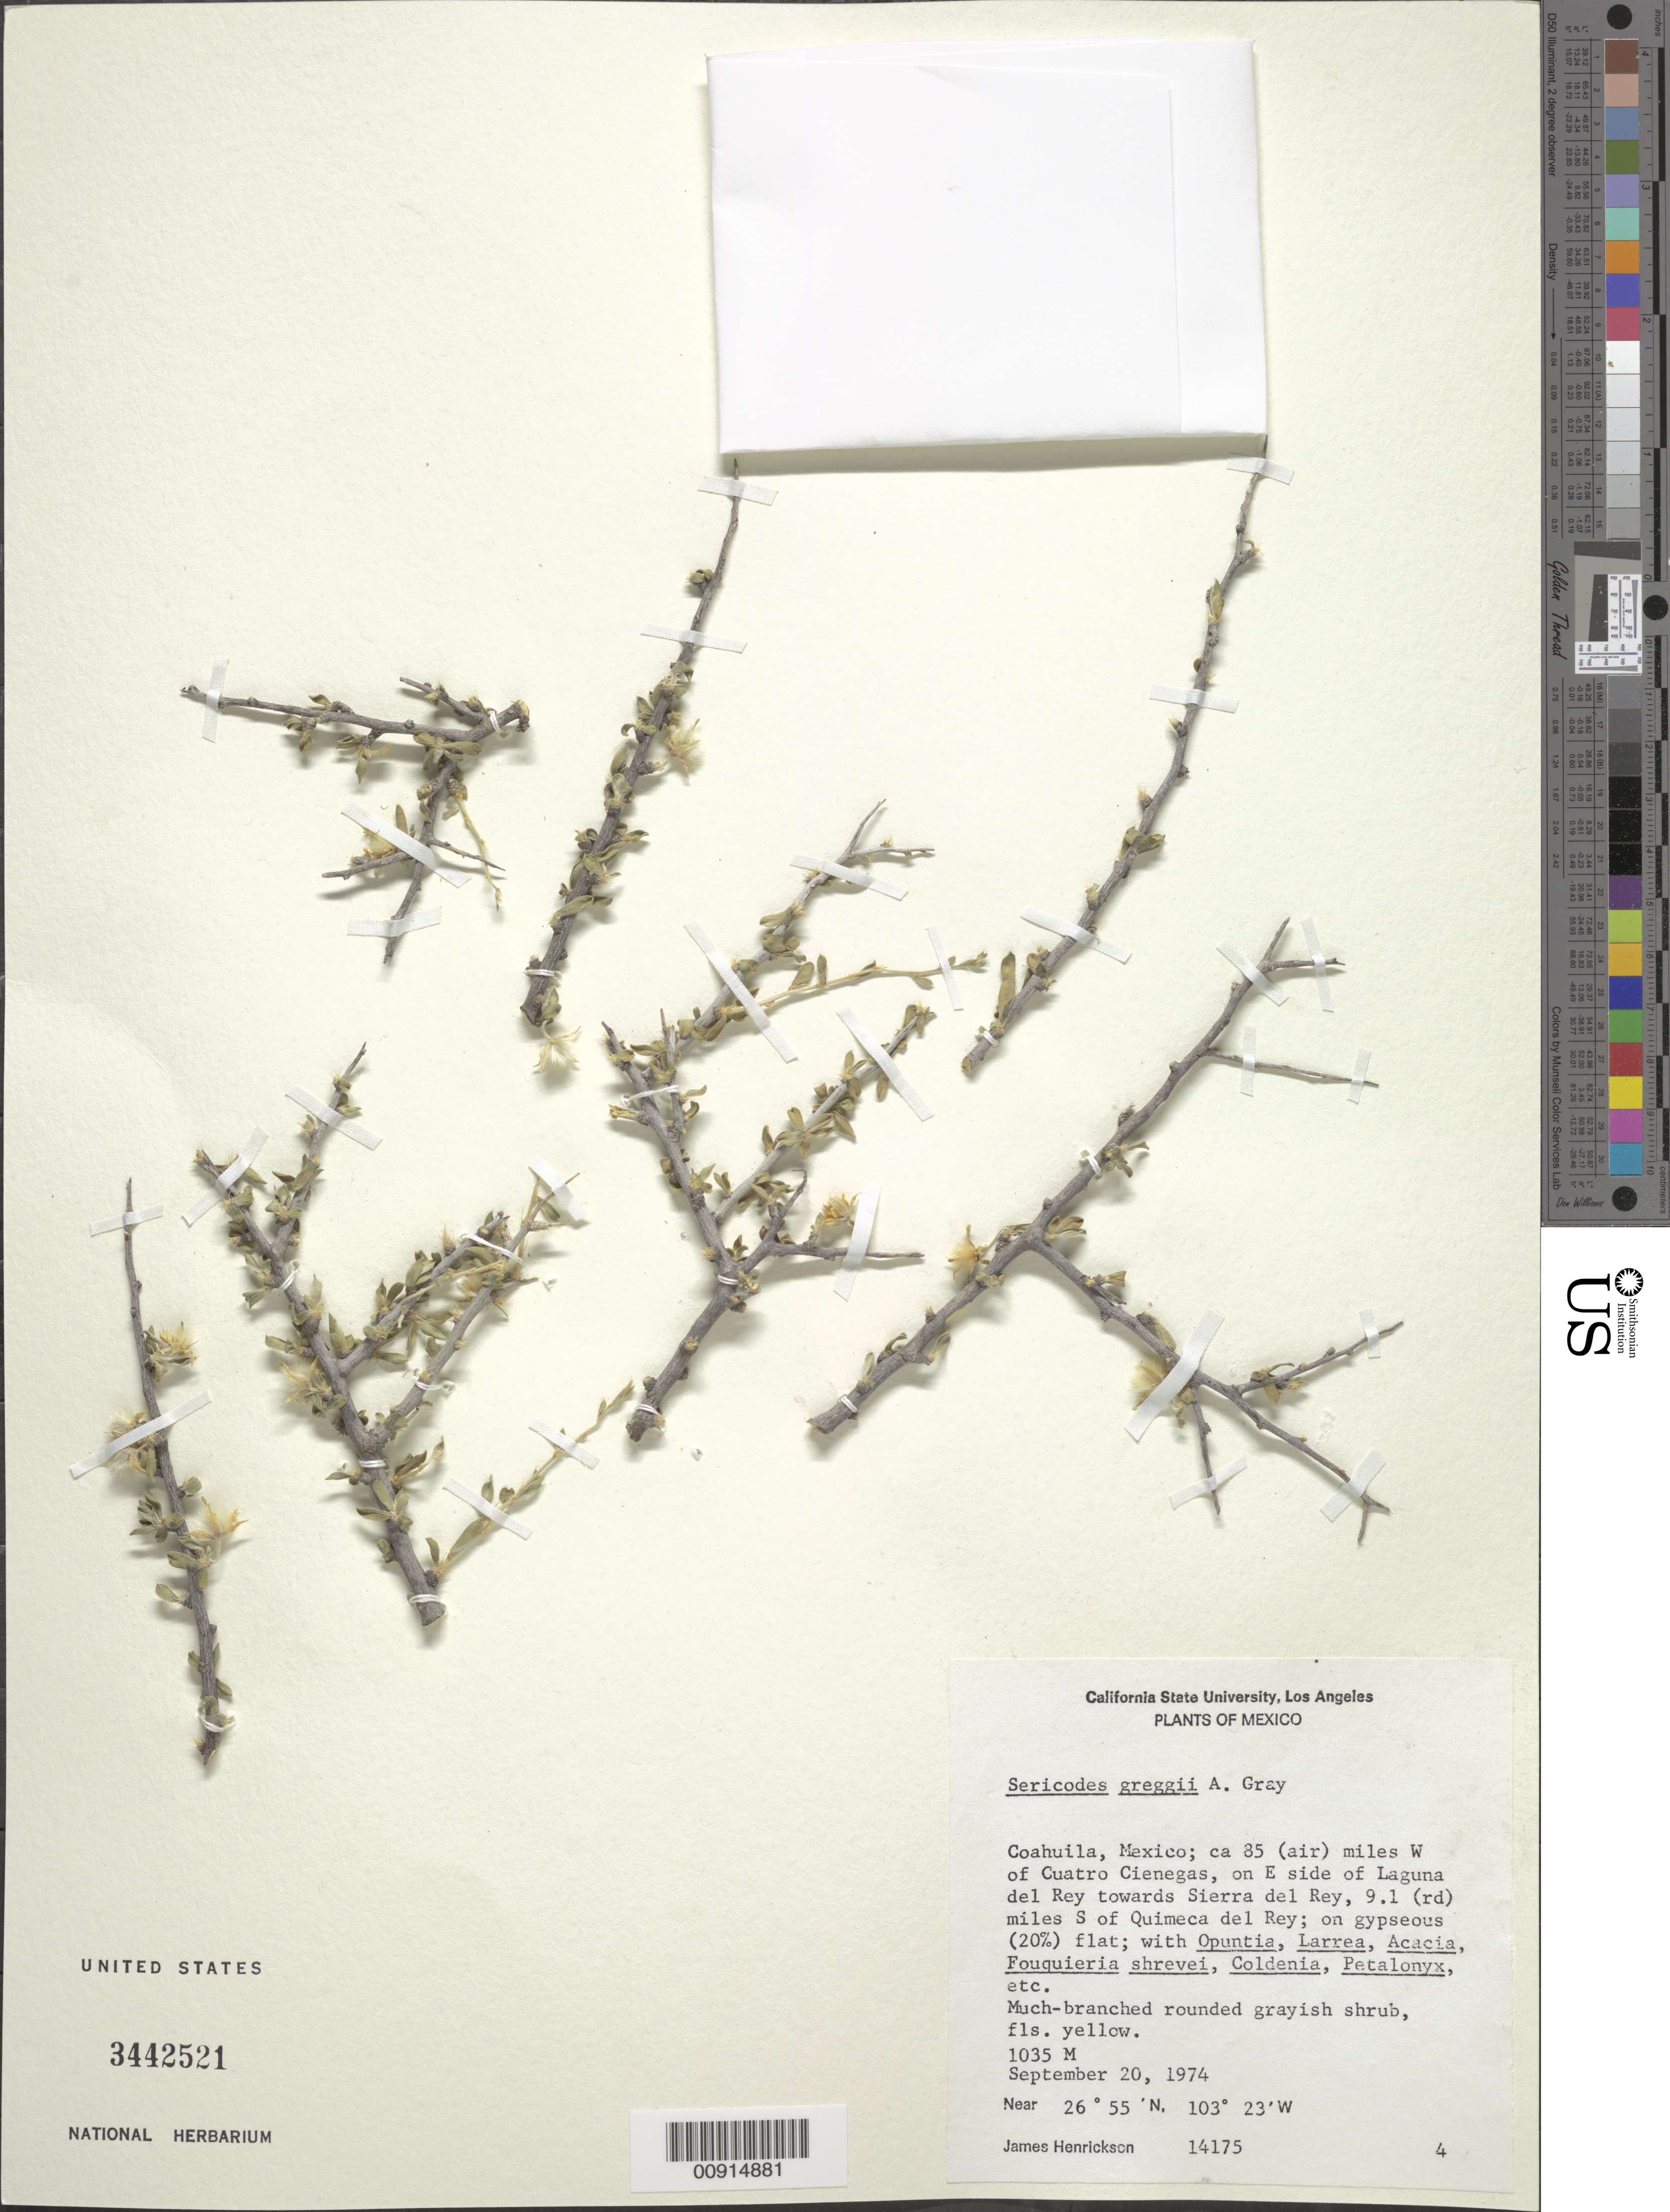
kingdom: Plantae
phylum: Tracheophyta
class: Magnoliopsida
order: Zygophyllales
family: Zygophyllaceae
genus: Sericodes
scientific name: Sericodes greggii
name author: A. Gray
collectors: J. Henrickson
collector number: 14175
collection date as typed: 20 Sep 1974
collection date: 1974-09-20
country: Mexico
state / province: Coahuila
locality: Coahuila; ca 85 (air) miles W of Cuatro Ciénegas, on E side of Laguna del Rey towards Sierra del Rey, 9.1 (rd) miles S of Quimeca del Rey.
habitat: On gypseous (20%) flat; with Opuntia, Larrea, Acacia, Fouquieria shrevei, Coldenia, Petalonyx, etc.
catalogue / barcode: US 3442521